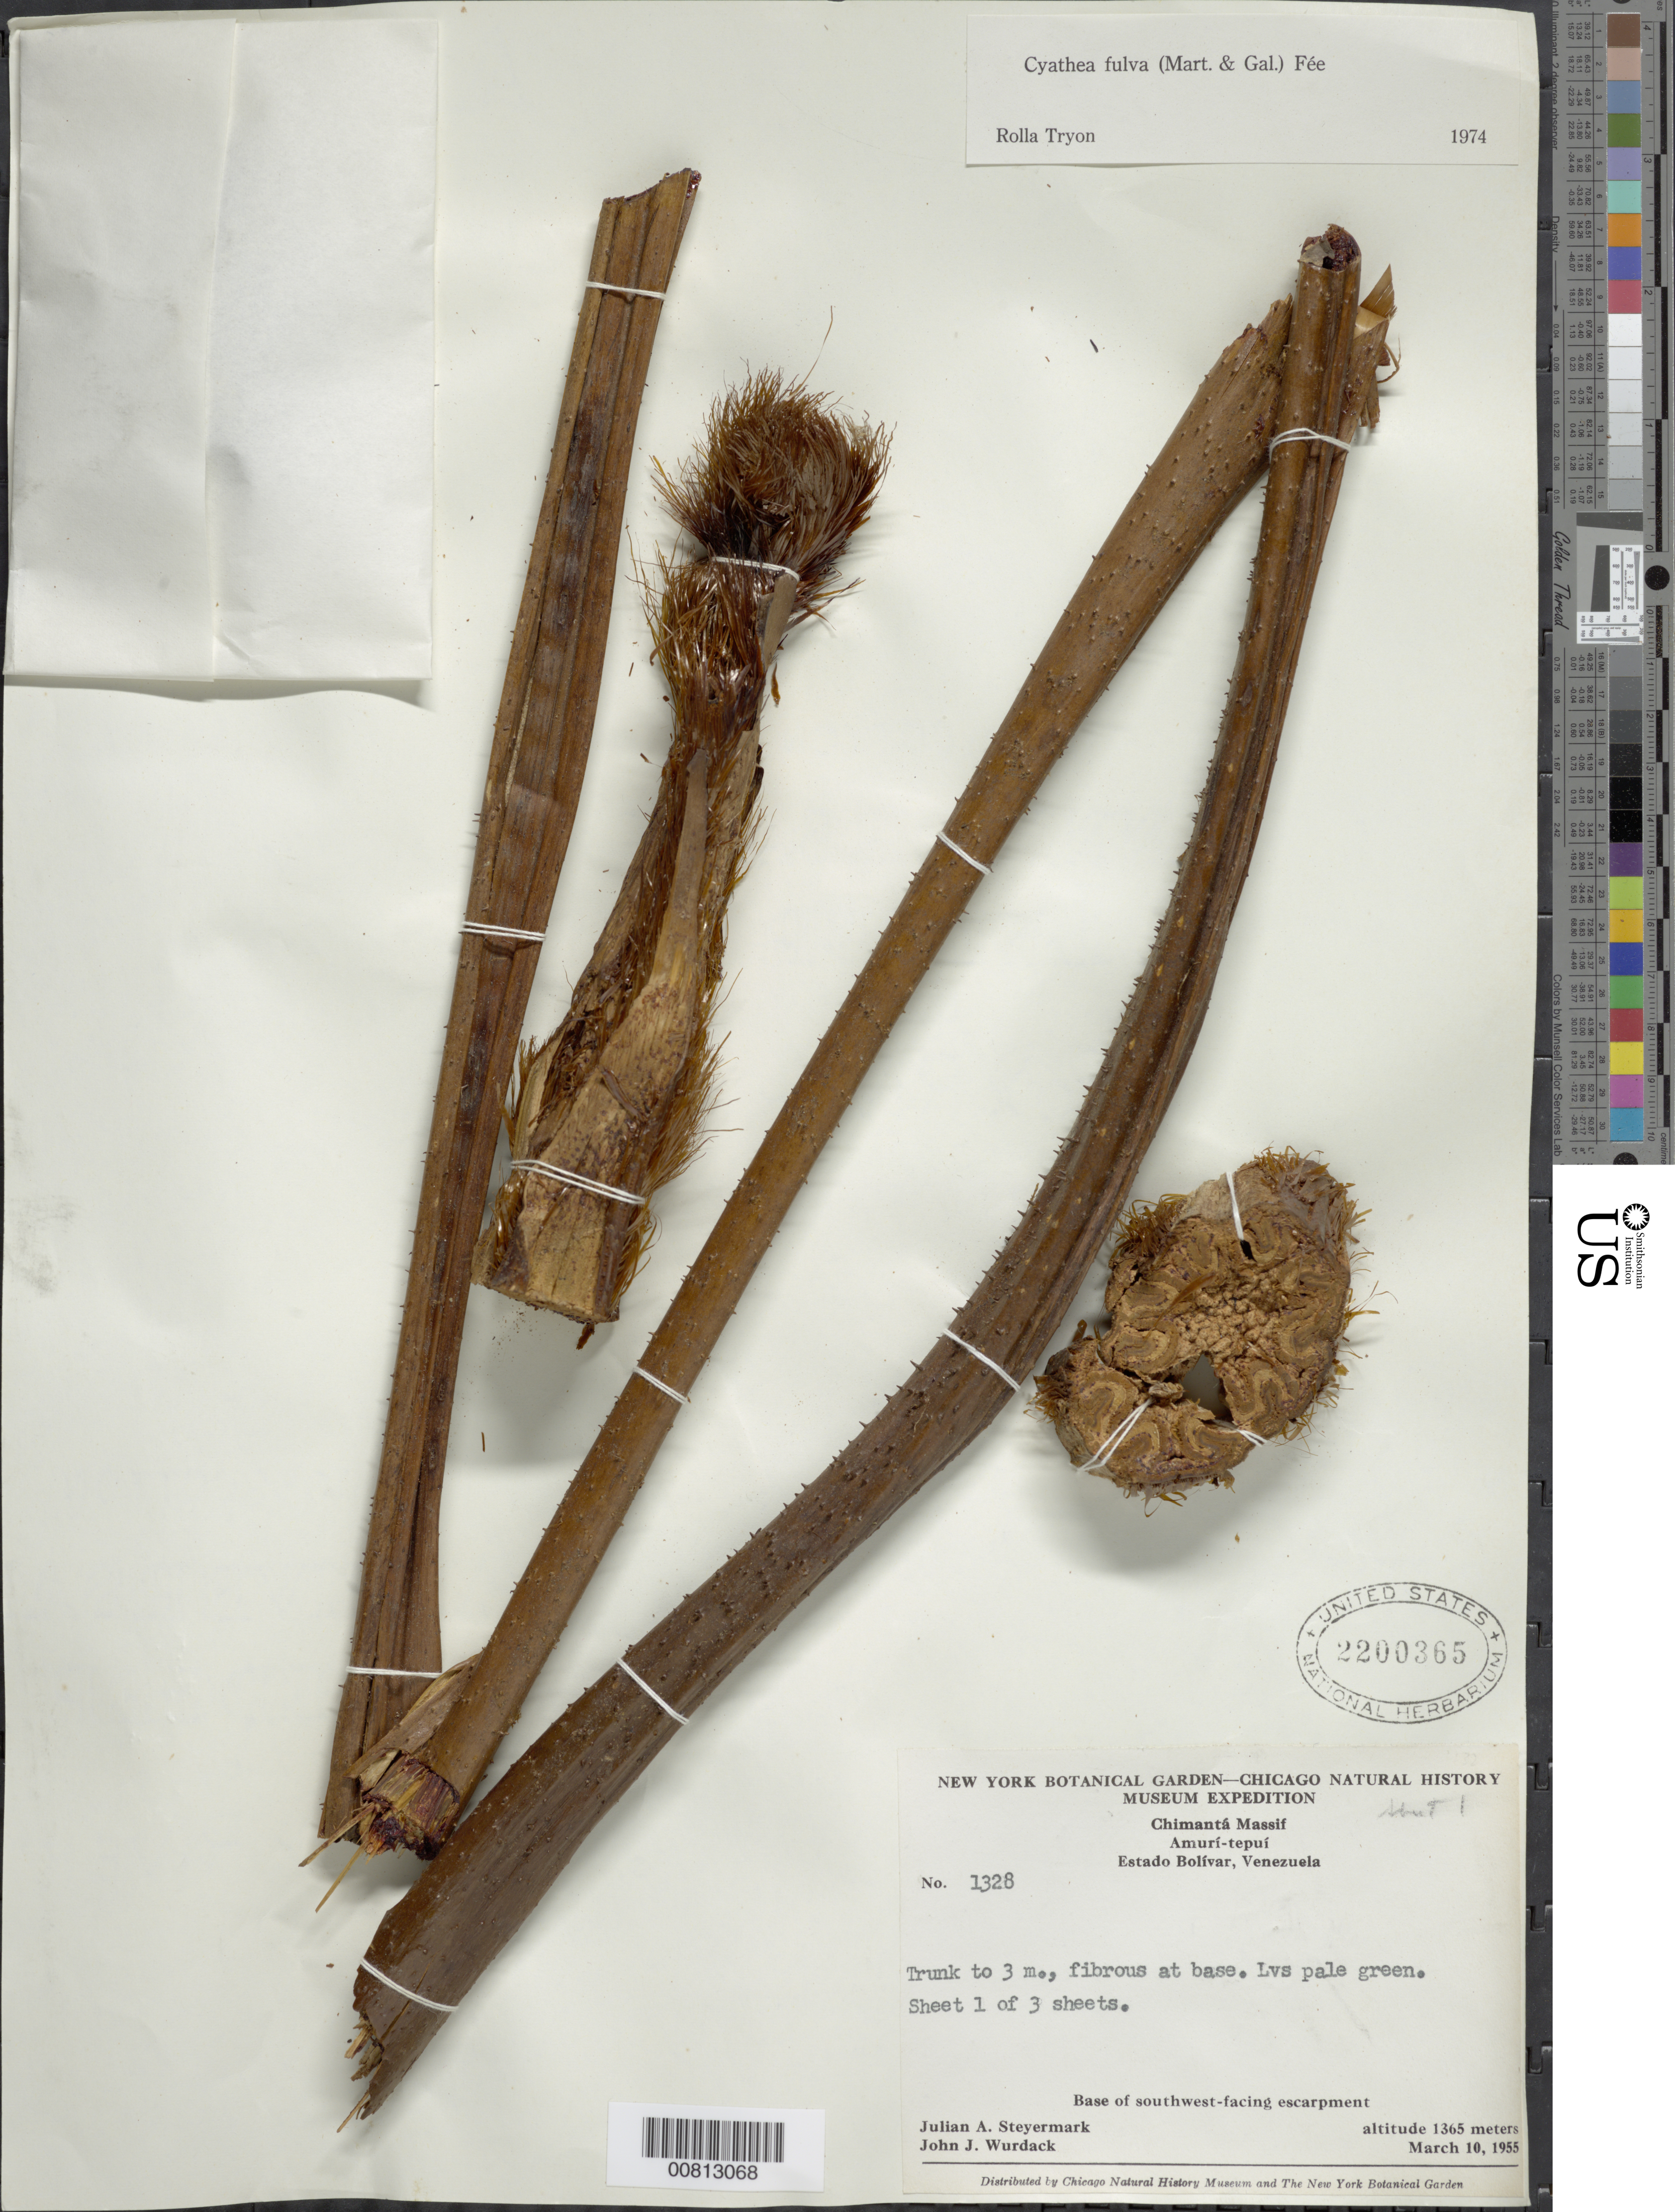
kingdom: Plantae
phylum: Tracheophyta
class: Polypodiopsida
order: Cyatheales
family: Cyatheaceae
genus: Cyathea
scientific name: Cyathea fulva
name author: (M. Martens & Galeotti) Fée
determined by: Tryon, Rolla M., Jr.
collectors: J. Steyermark & J. J. Wurdack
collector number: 55 1328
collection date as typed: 10-Mar-55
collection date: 1955-03-10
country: Venezuela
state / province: Bolívar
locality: Chimantá Massif, Amurí-tepuí; base of SW facing escarpment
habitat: Base of SW facing escarpment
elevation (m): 1365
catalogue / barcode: US 2200365